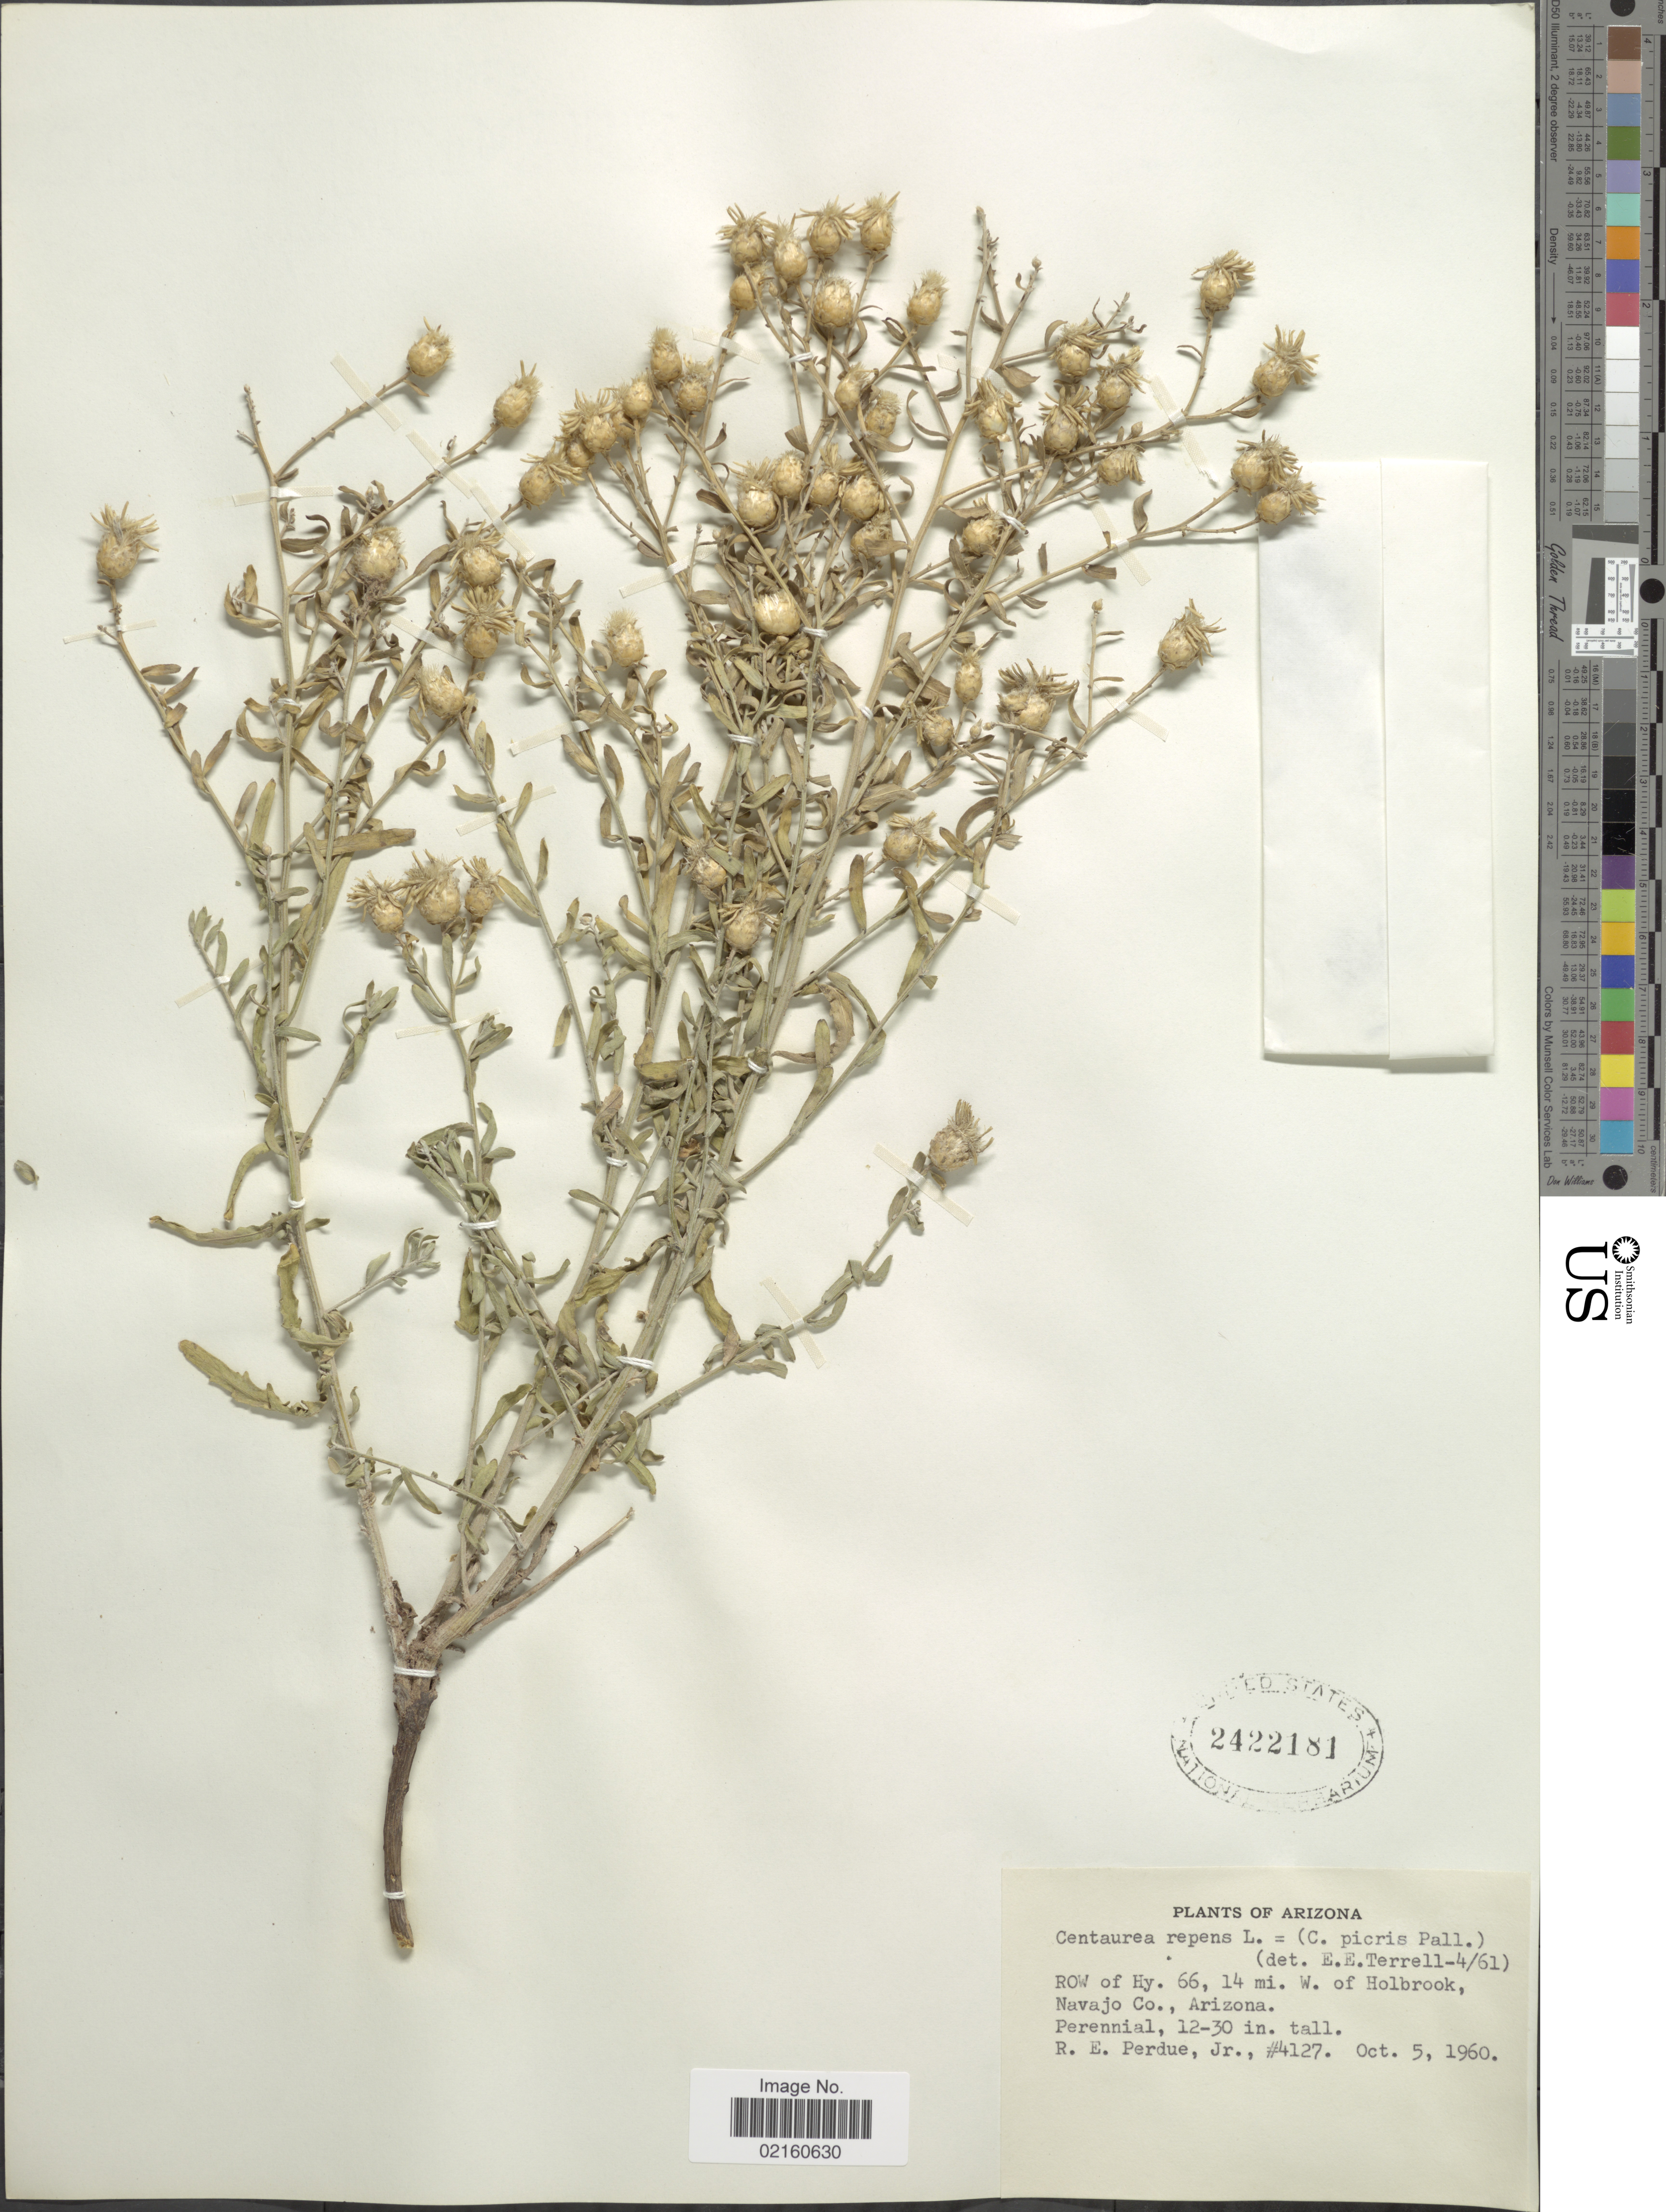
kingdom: Plantae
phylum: Tracheophyta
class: Magnoliopsida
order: Asterales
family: Asteraceae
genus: Rhaponticum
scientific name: Rhaponticum repens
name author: (L.) Hidalgo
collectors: R. E. Perdue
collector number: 4127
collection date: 1960-10-05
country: United States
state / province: Arizona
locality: ROW of Hy. 66, 14 mi. W of Holbrook, Navajo Co.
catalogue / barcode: US 2422181